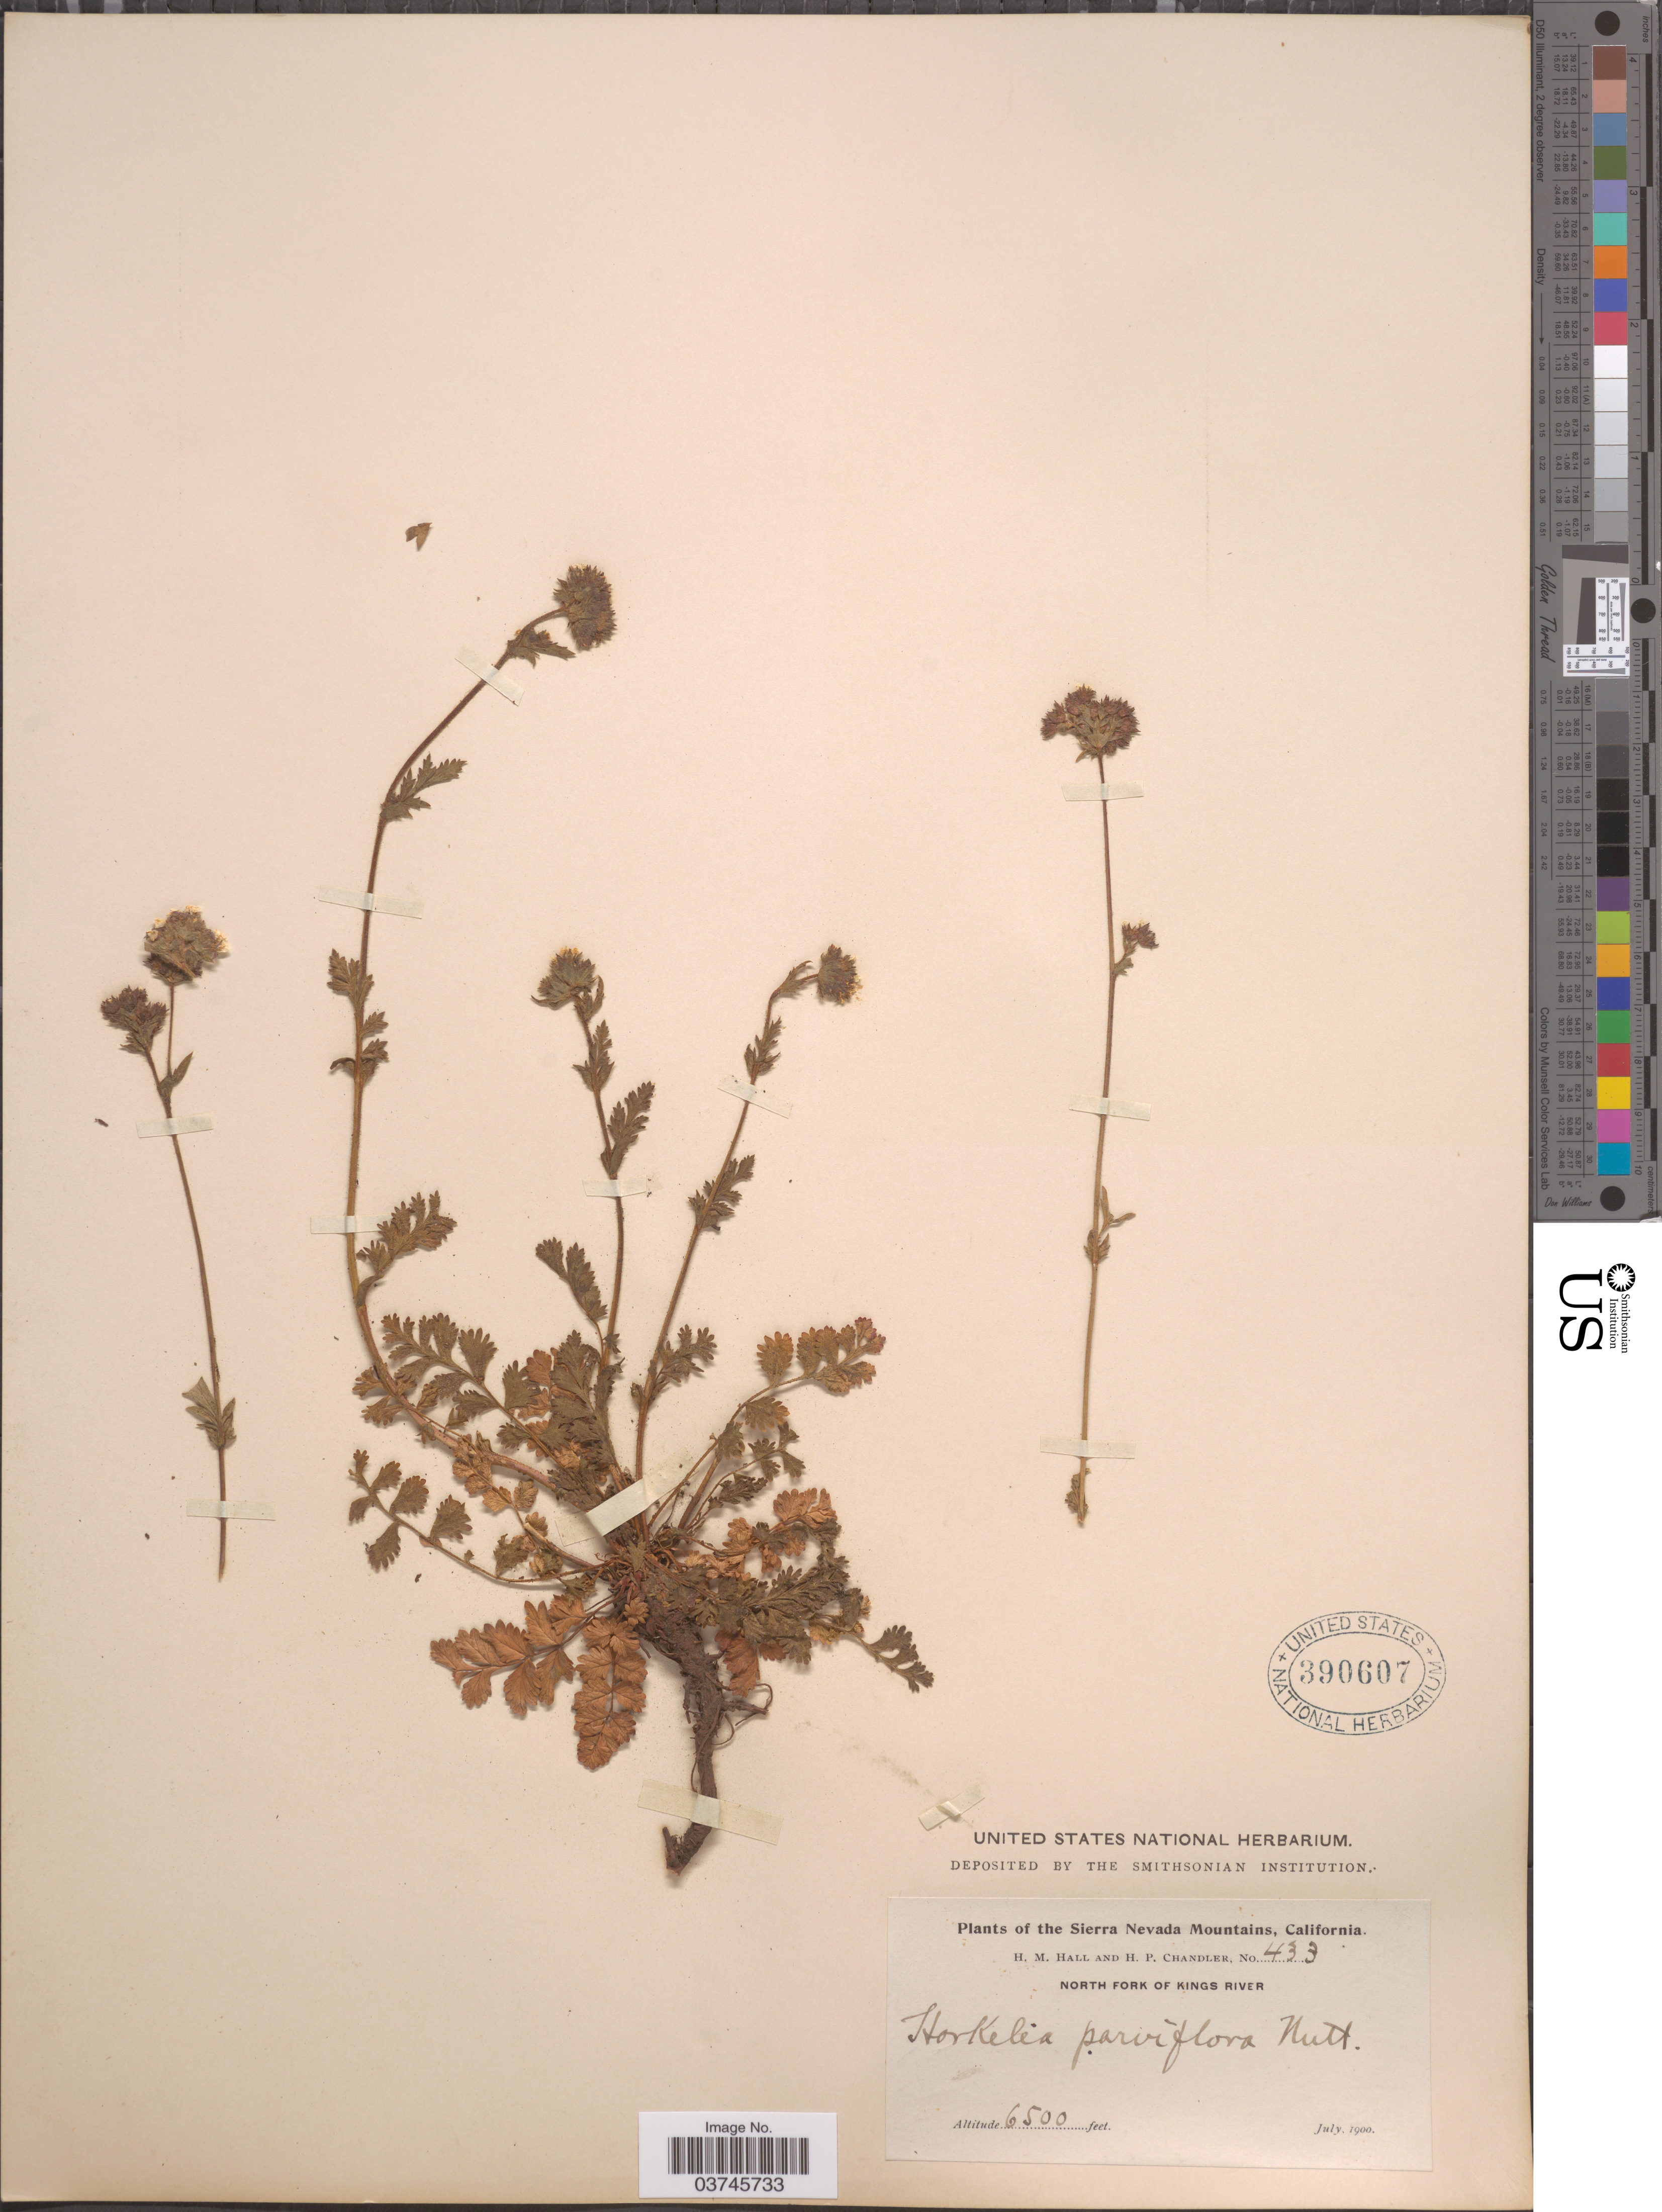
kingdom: Plantae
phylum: Tracheophyta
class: Magnoliopsida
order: Rosales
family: Rosaceae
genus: Potentilla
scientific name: Potentilla douglasii var. parviflora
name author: (Nutt. ex Hook. & Arn.) J.T. Howell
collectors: H. M. Hall & H. Chandler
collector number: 433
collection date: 1900-07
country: United States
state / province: California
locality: Sierra Nevada Mountains. North Fork of Kings River.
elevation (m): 1981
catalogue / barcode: US 390607